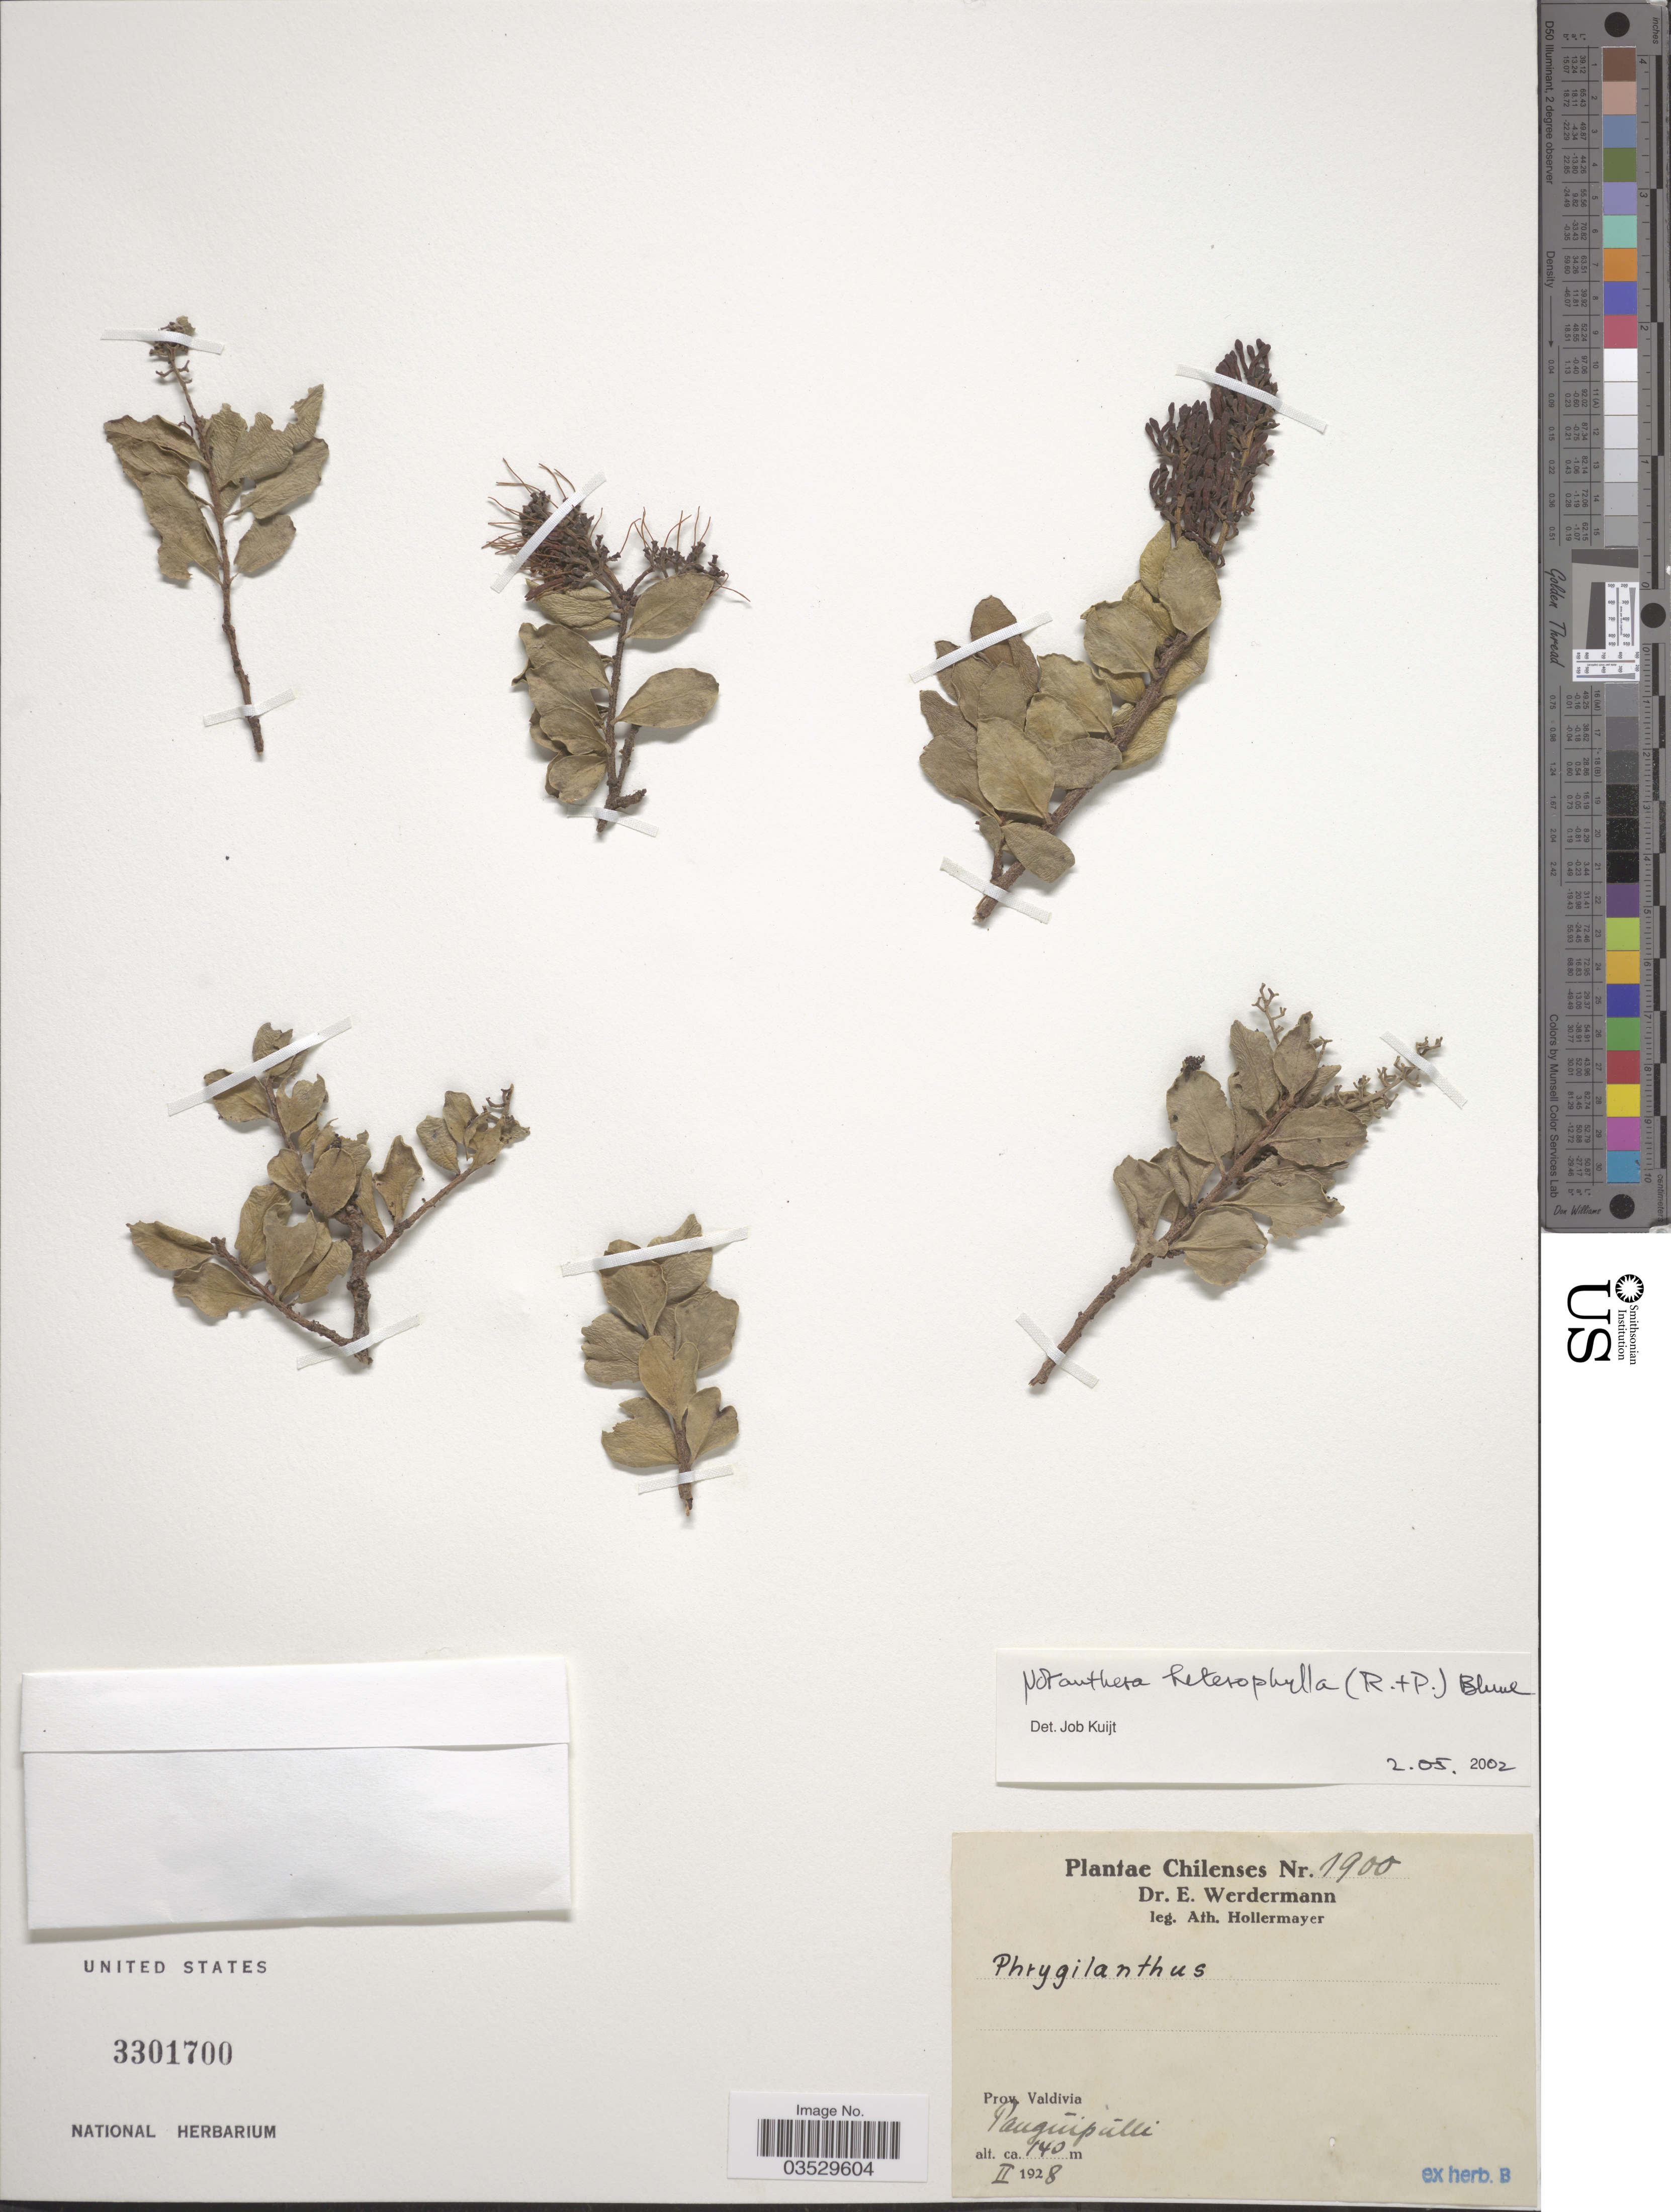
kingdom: Plantae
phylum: Tracheophyta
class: Magnoliopsida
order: Santalales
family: Loranthaceae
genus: Notanthera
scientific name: Notanthera heterophyllus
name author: G. Don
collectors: A. Hollermayer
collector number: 1900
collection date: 1928-02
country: Chile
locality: Prov. Valdivia Pangúipúlli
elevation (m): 140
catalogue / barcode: US 3301700